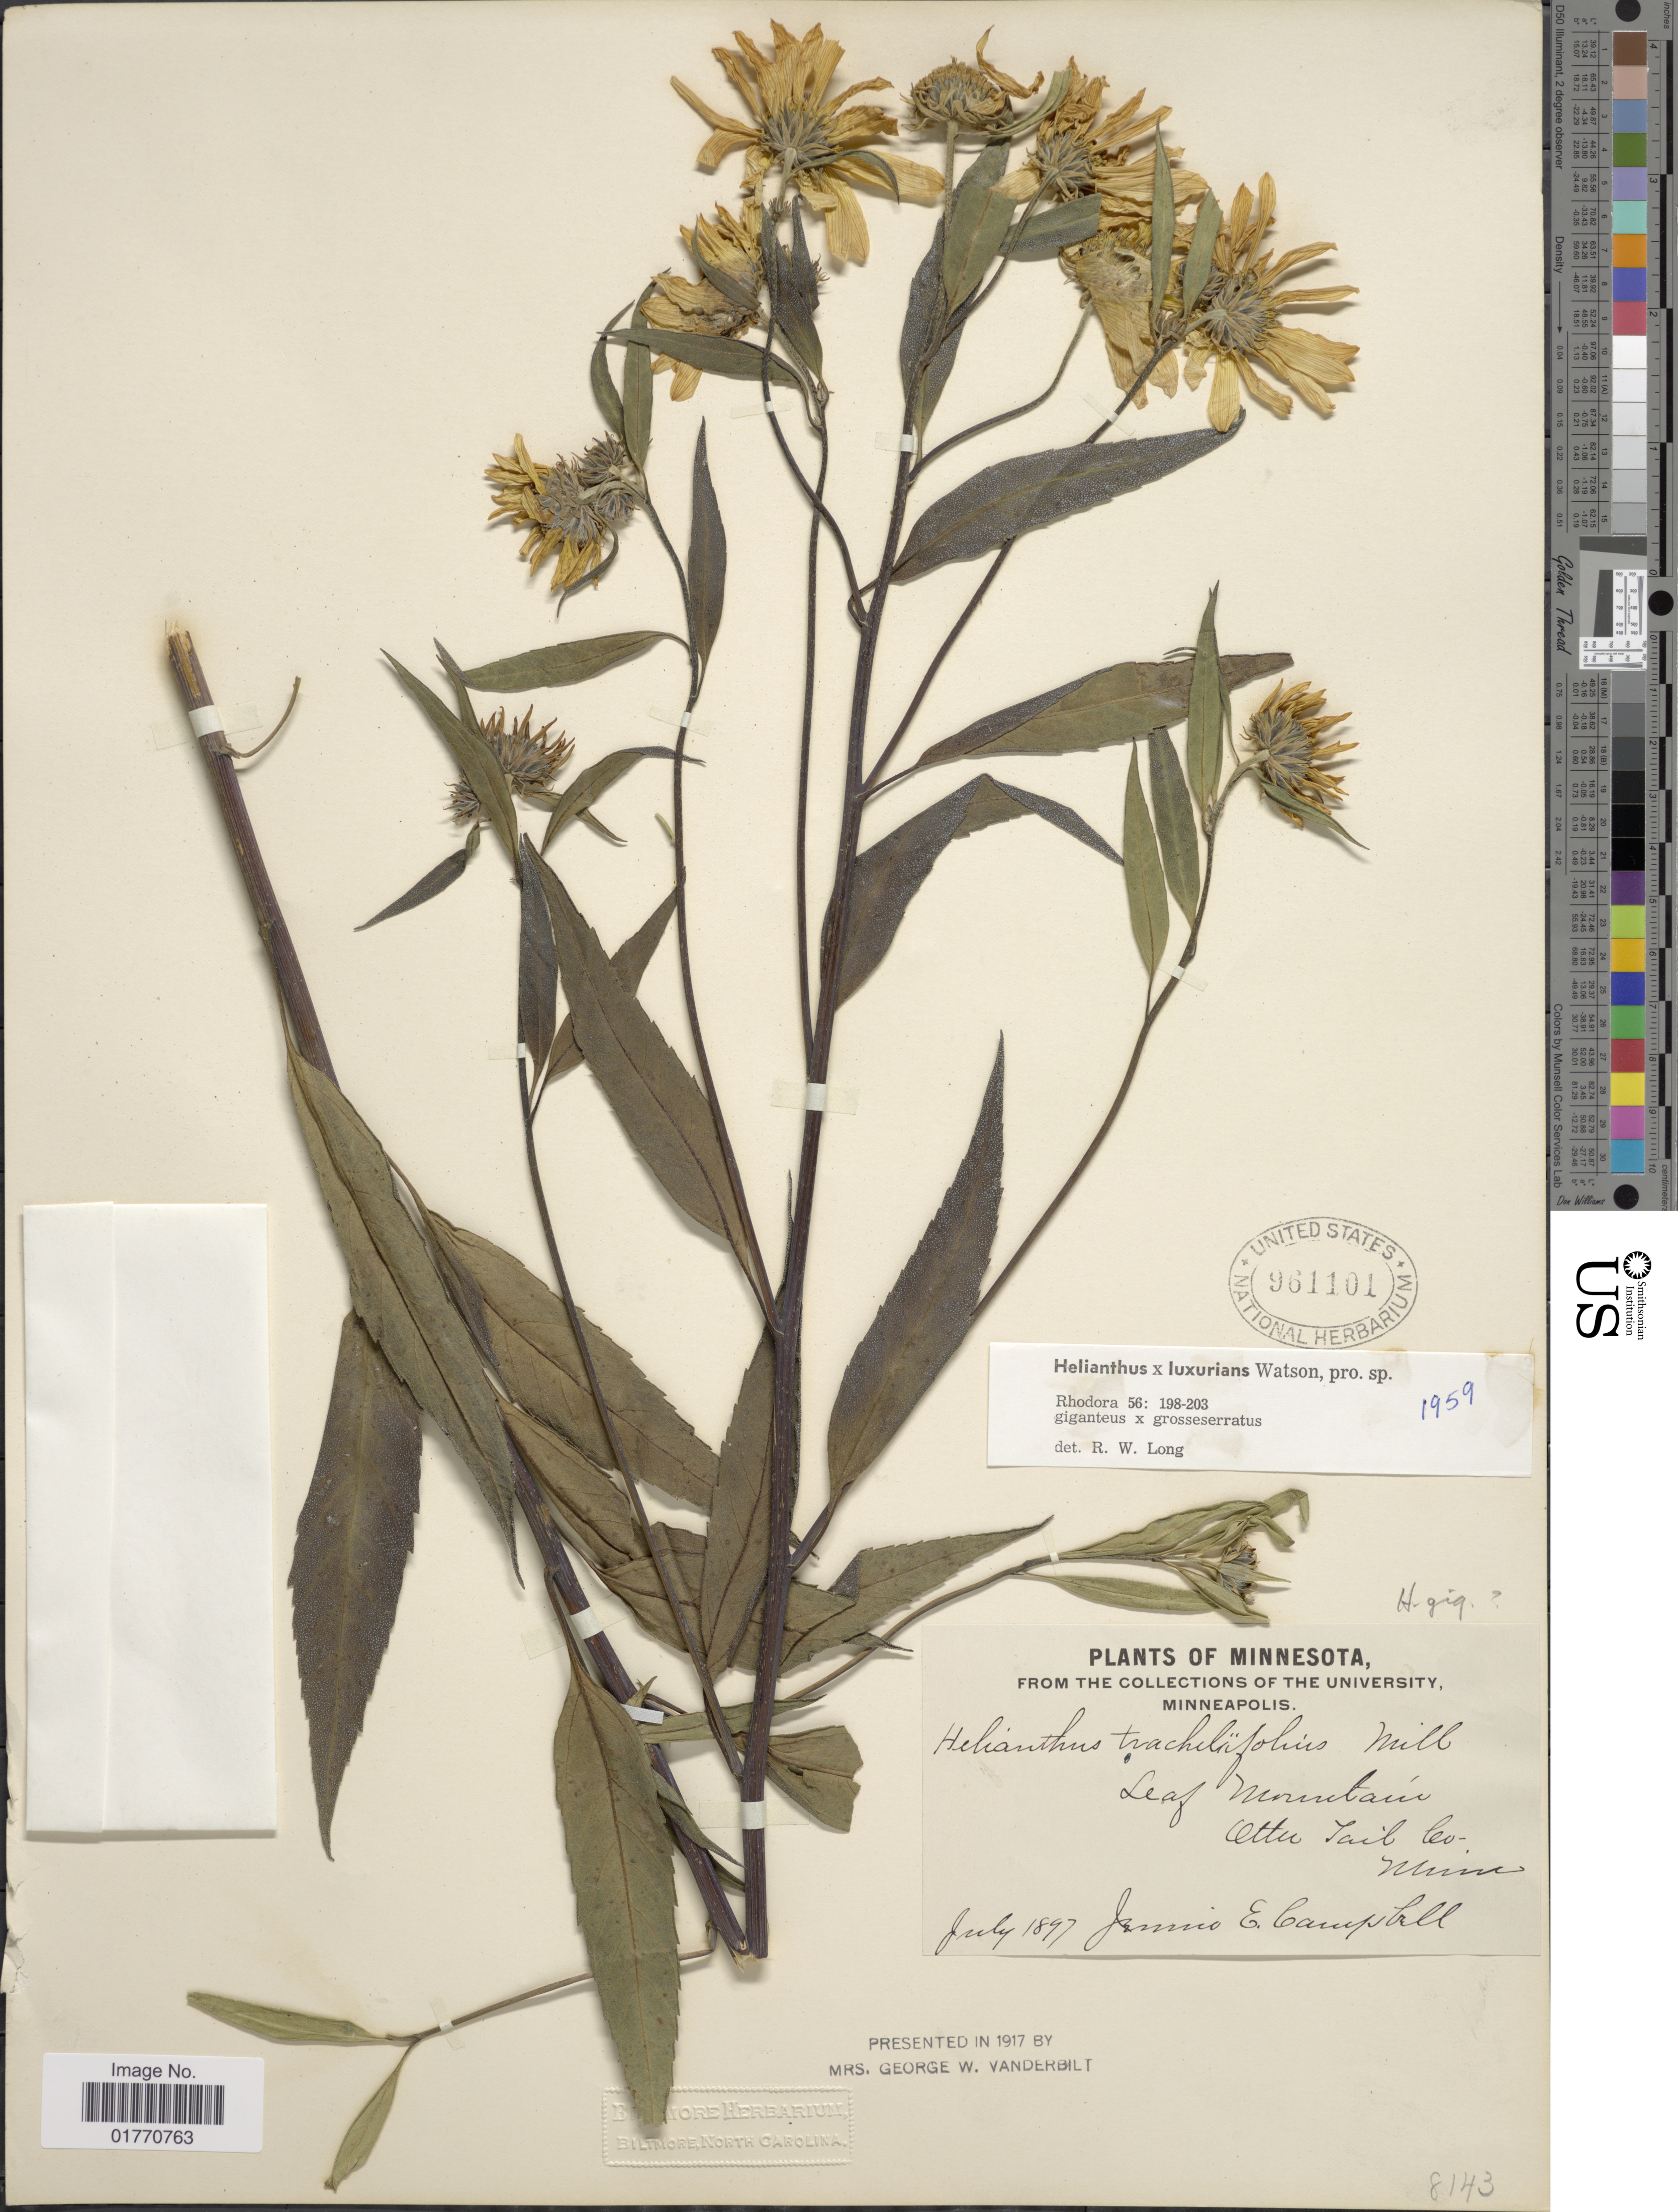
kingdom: Plantae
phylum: Tracheophyta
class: Magnoliopsida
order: Asterales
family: Asteraceae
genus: Helianthus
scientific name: Helianthus x luxurians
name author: Watson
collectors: J. E. Campbell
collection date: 1897-07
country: United States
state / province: Minnesota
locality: Leaf Mountain, Otter Tail Co.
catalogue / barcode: US 961101